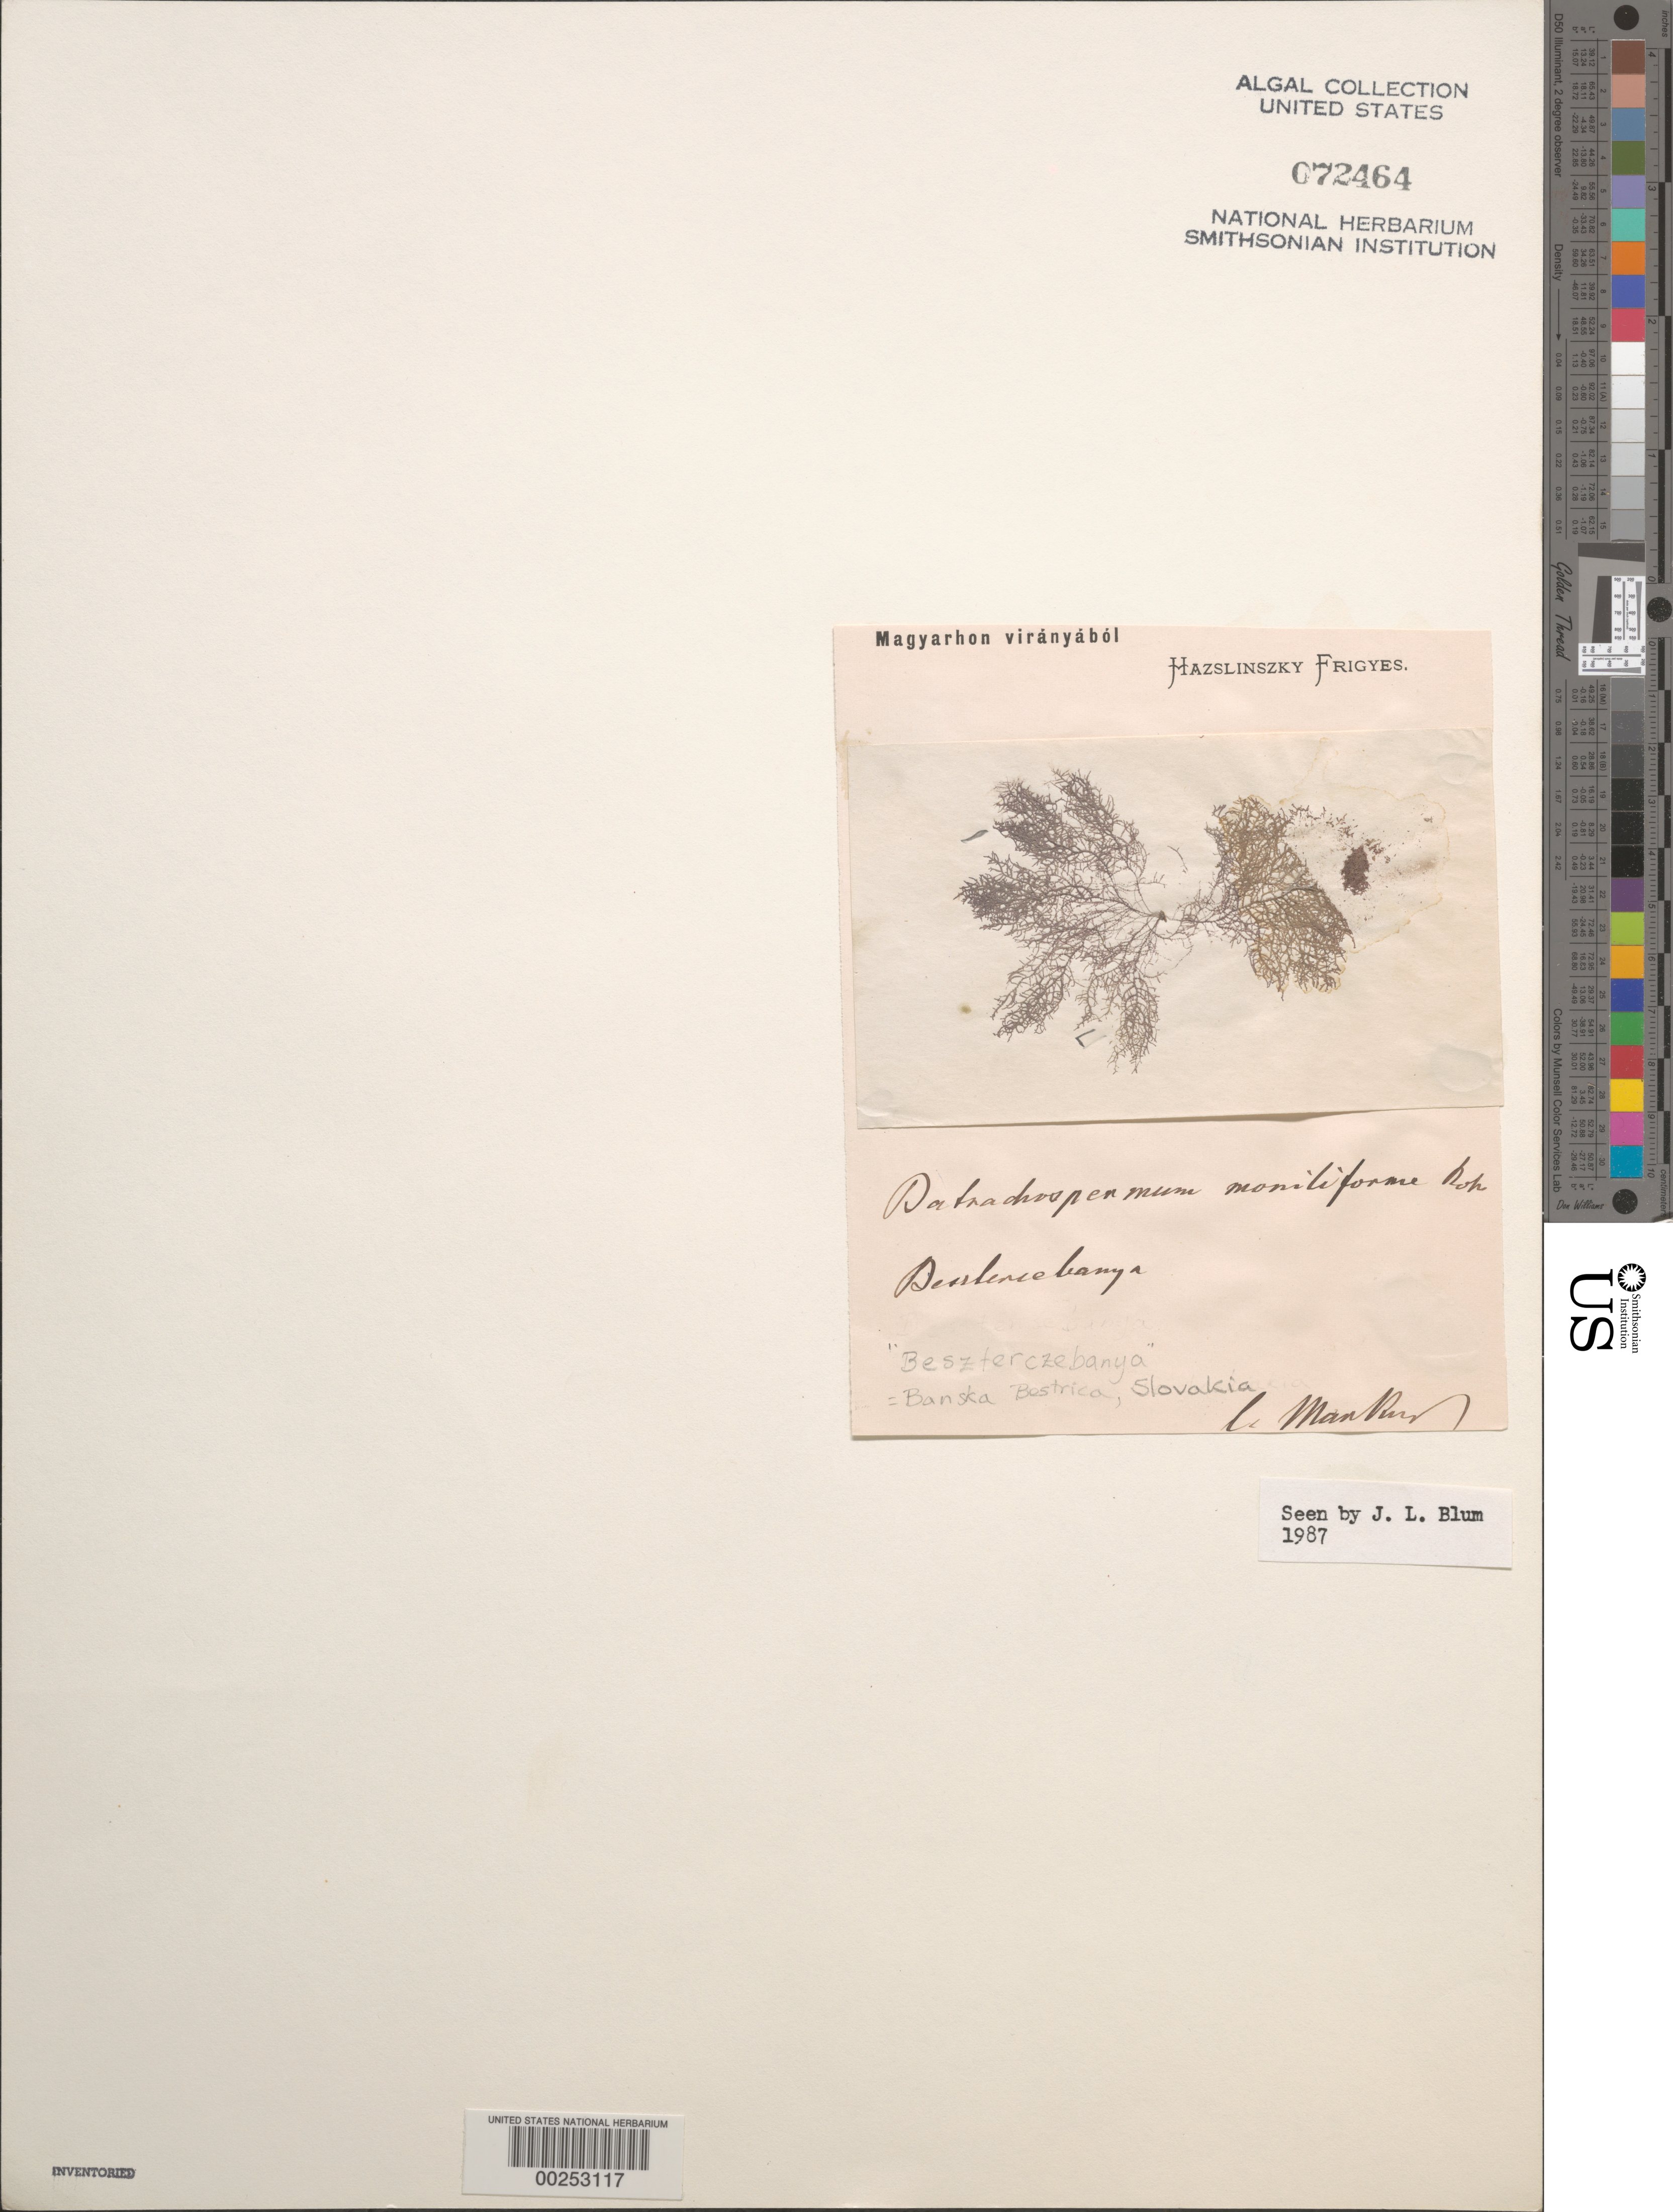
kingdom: Plantae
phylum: Rhodophyta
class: Florideophyceae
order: Batrachospermales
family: Batrachospermaceae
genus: Batrachospermum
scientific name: Batrachospermum gelatinosum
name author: (L.) DC.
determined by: Algae name updating Project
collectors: C. Mankay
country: Slovakia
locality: Banska bystrica (beszterczebanya)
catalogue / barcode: US 72464